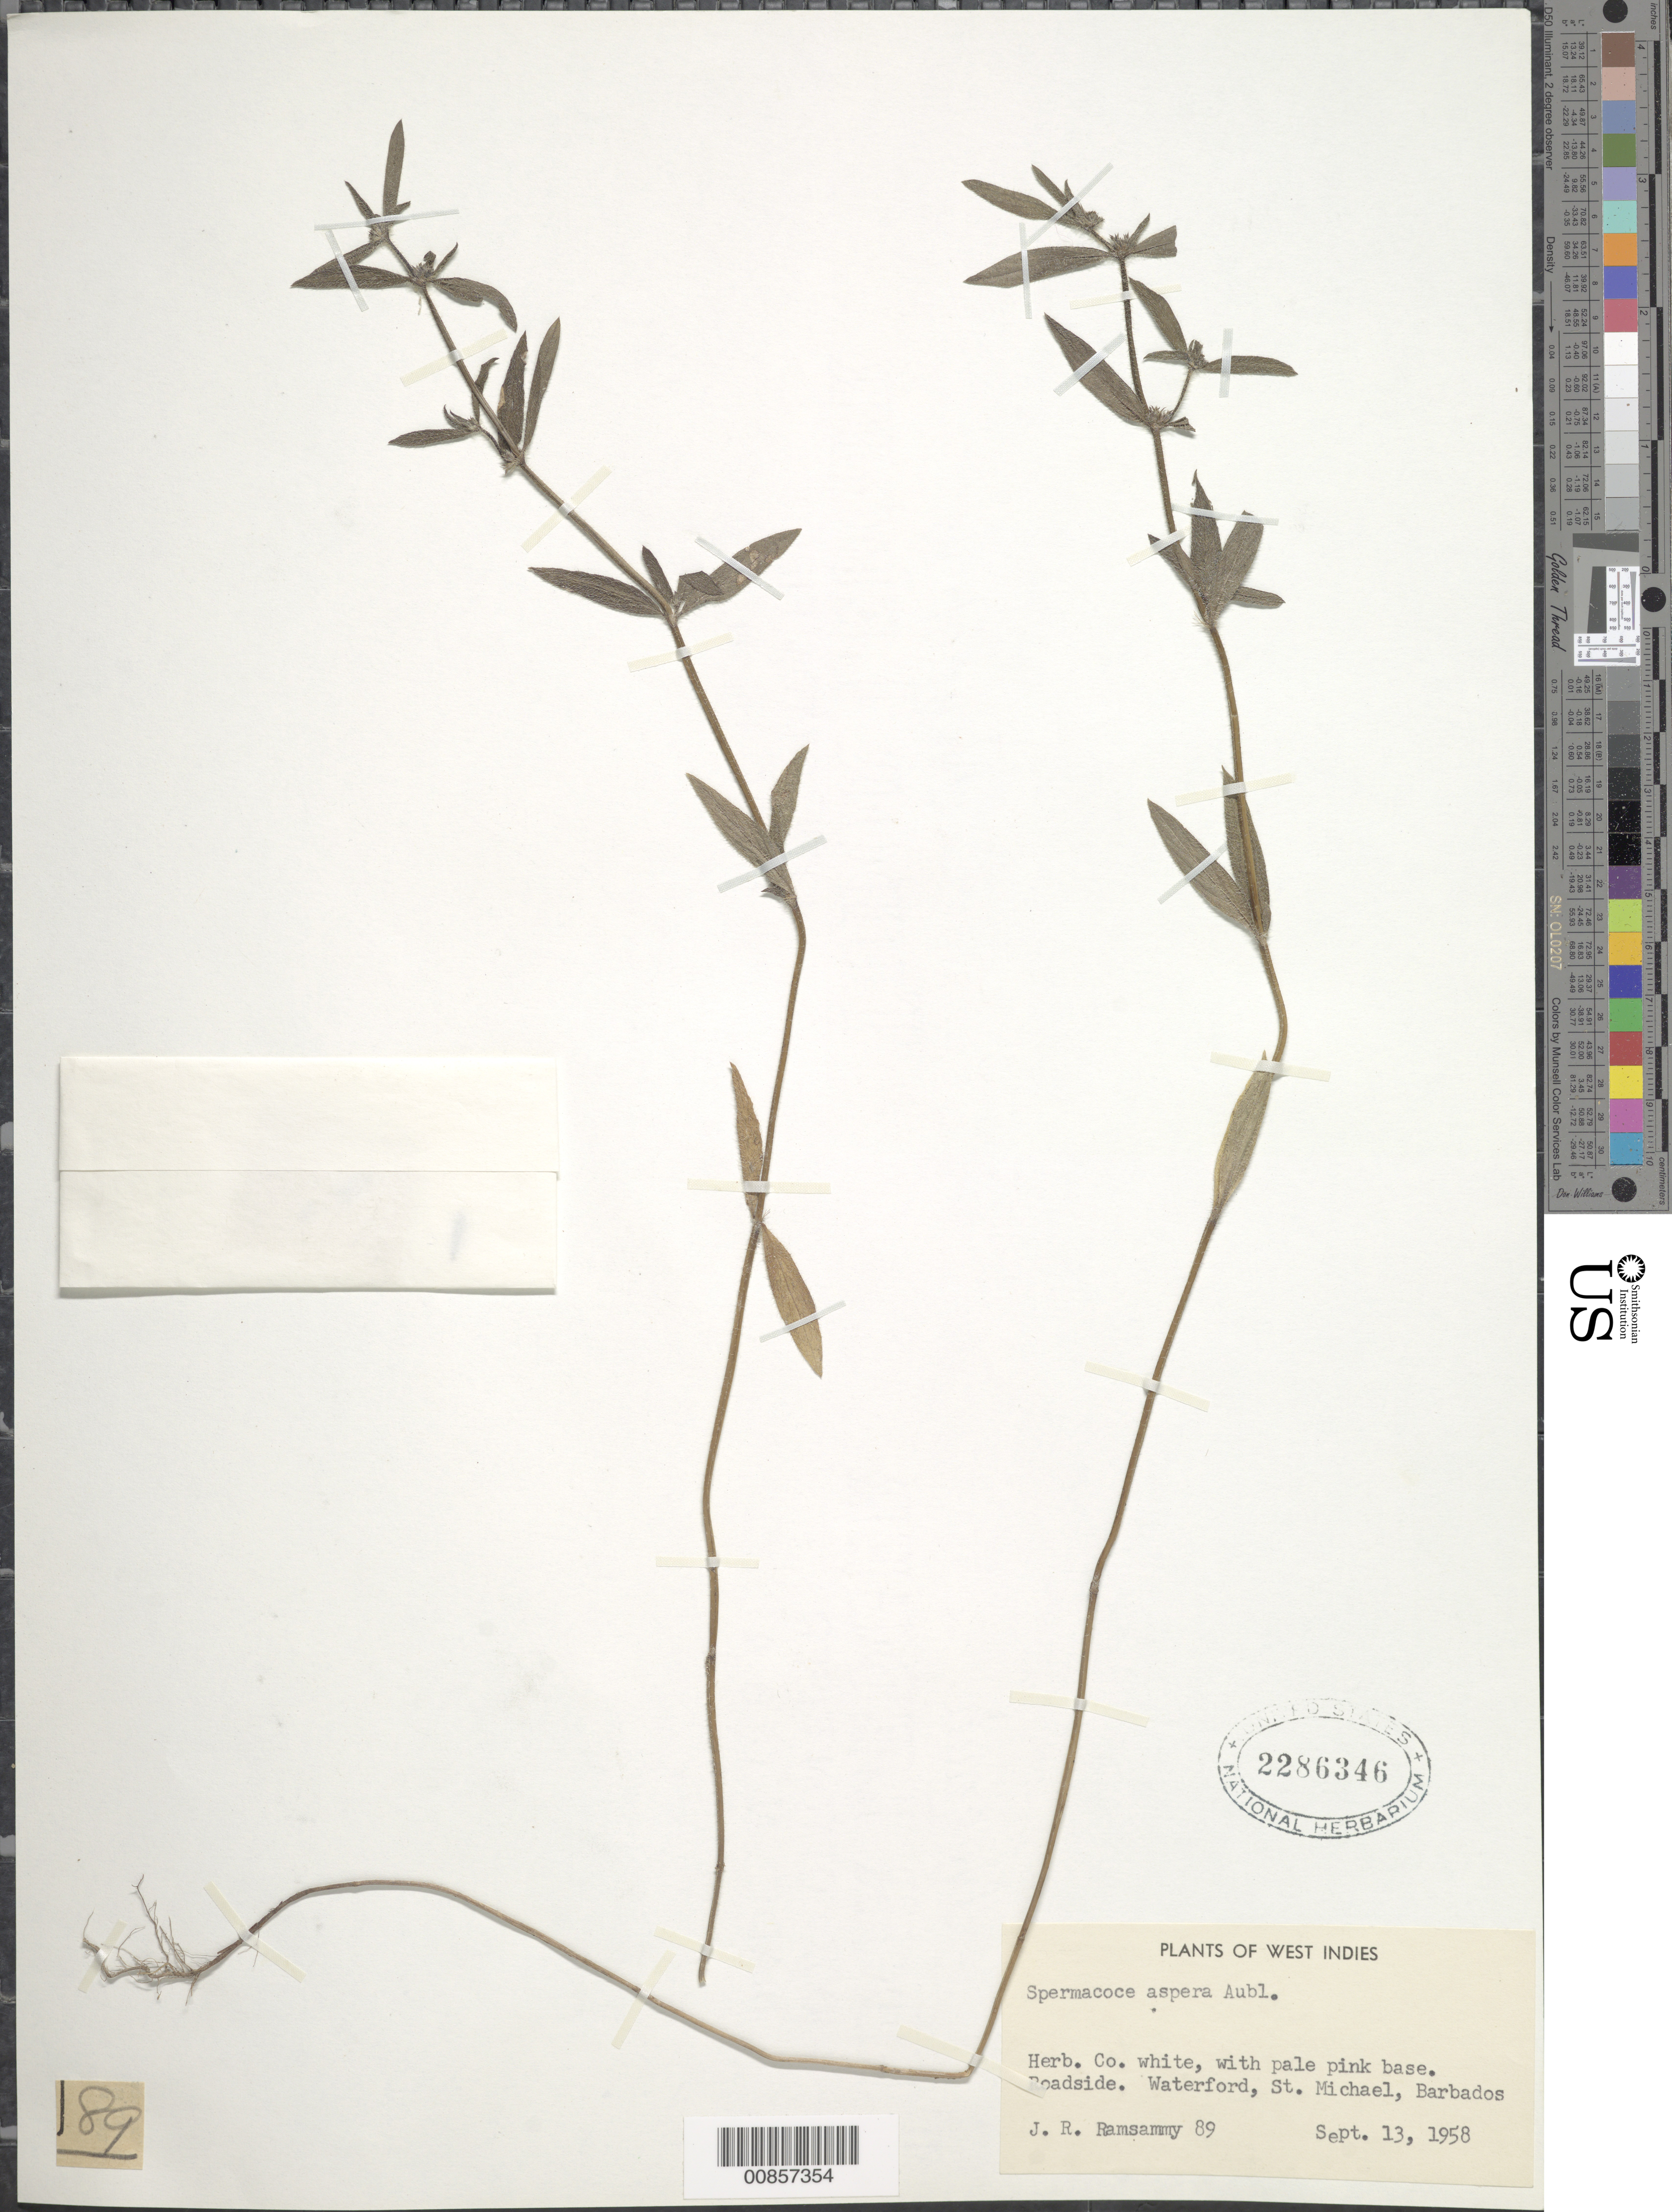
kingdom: Plantae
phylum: Tracheophyta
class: Magnoliopsida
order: Gentianales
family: Rubiaceae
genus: Spermacoce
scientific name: Spermacoce latifolia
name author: Aubl.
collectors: J. Ramsammy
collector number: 89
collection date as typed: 13 Sep 1958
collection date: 1958-09-13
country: Barbados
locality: Waterford, St. Michael, Barbados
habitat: Roadsice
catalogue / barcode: US 2286346